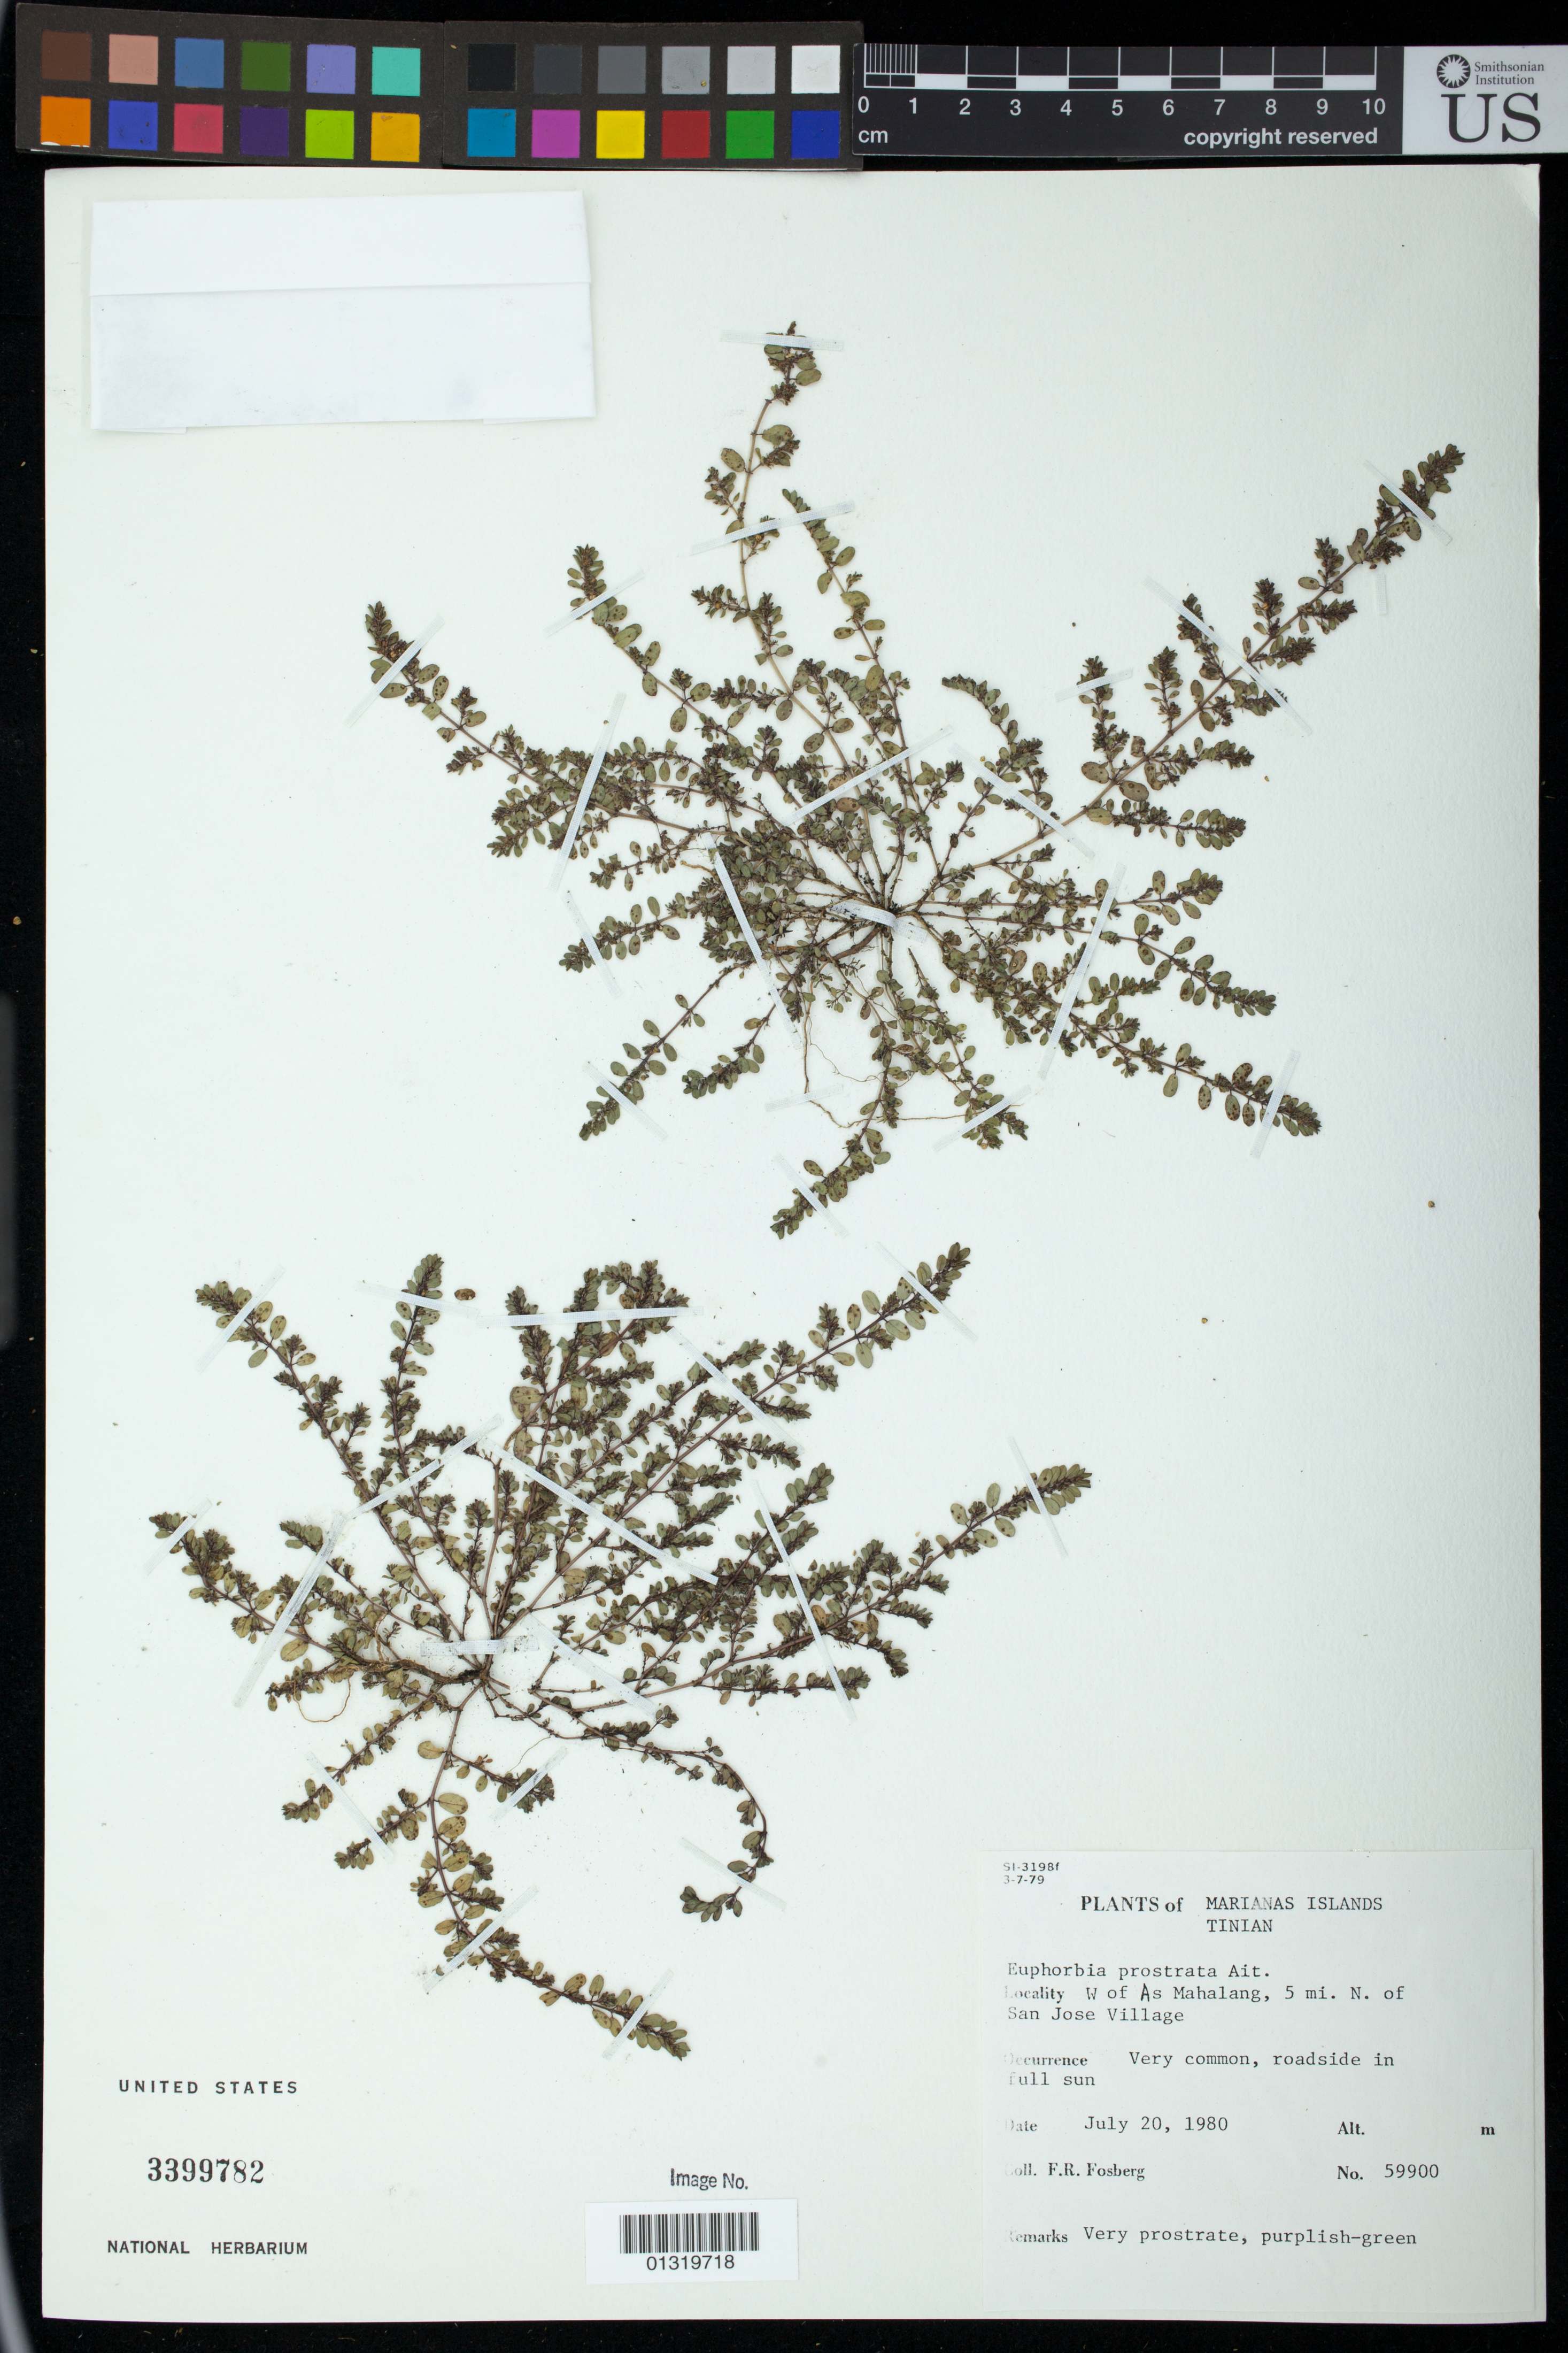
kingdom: Plantae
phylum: Tracheophyta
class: Magnoliopsida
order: Malpighiales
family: Euphorbiaceae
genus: Euphorbia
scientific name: Euphorbia prostrata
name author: Aiton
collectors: F. R. Fosberg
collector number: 59900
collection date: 1980-07-20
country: Northern Mariana Islands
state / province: Tinian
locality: W of As Mahalang, 5 mi. N. of San Jose Village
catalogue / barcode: US 3399782